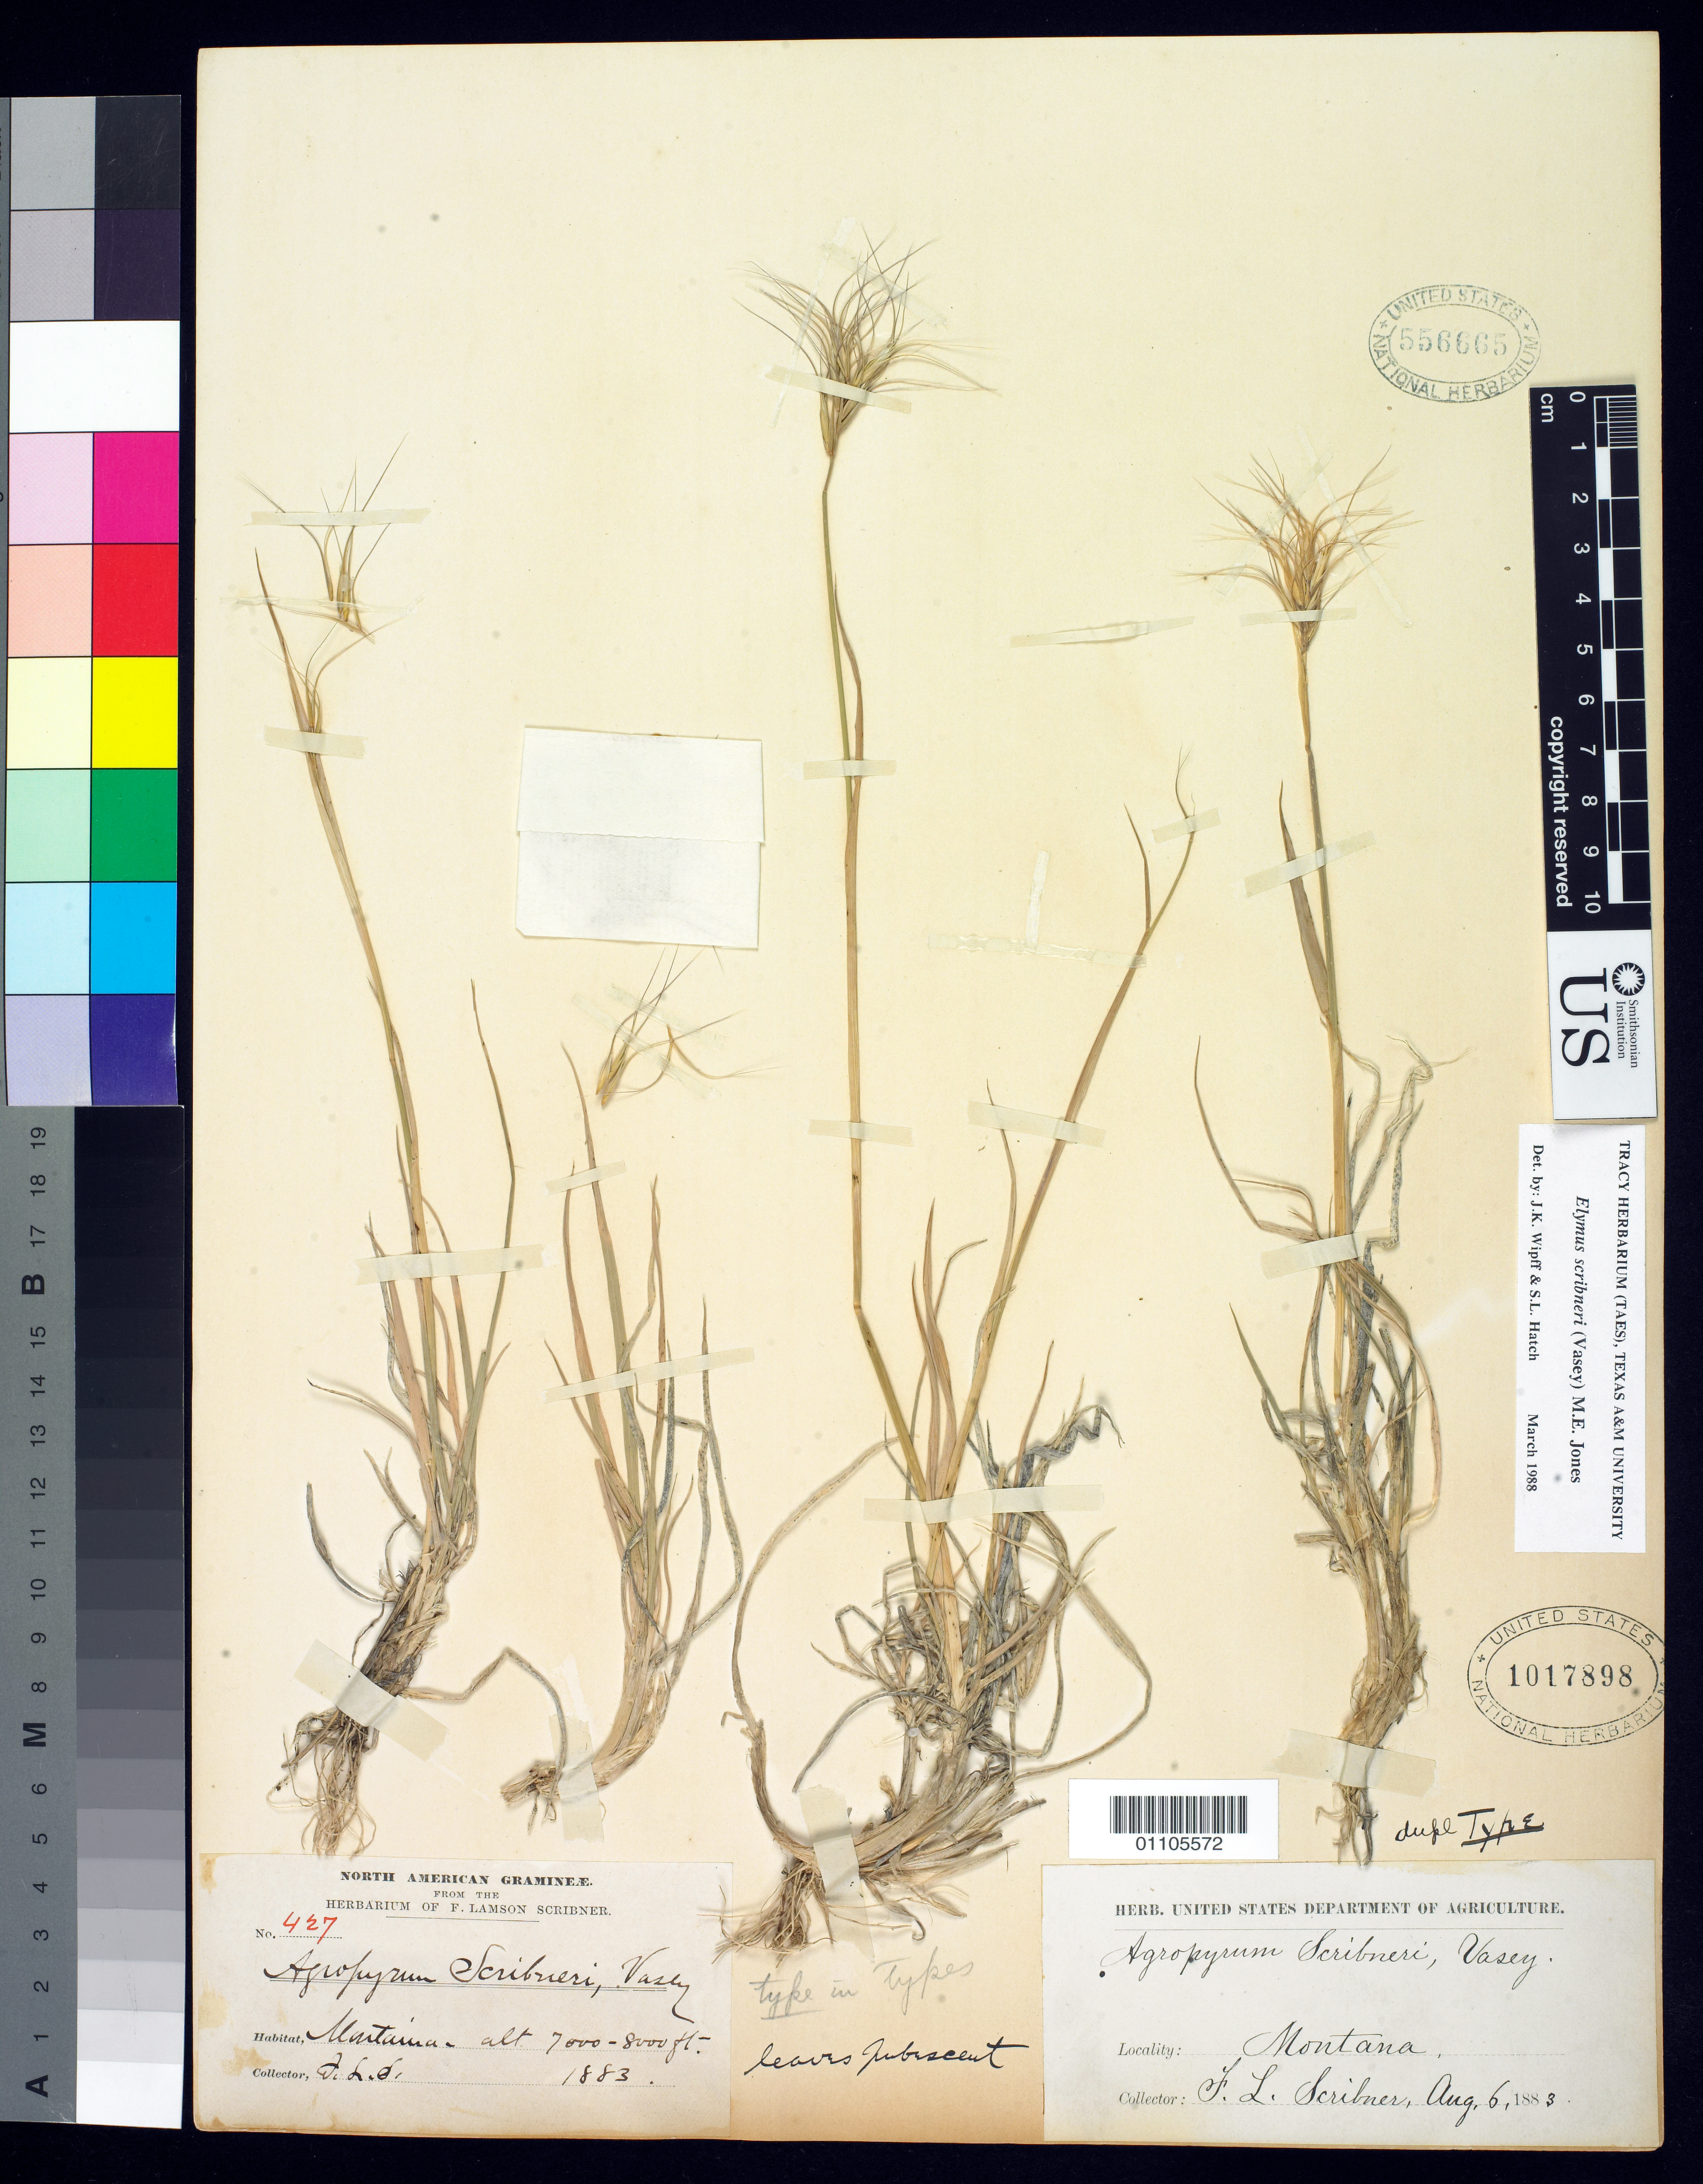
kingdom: Plantae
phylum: Tracheophyta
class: Liliopsida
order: Poales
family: Poaceae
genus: Agropyron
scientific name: Agropyron scribneri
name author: Vasey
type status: Syntype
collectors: F. L. Scribner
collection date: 1883-08-06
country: United States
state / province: Montana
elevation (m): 2134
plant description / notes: For additional syntypes of Agropyron scribneri Vasey (Pringle s.n., 1882) see A. gmelinii var. pringlei Scribn. & J.G. Sm., filed under that name in the grass types.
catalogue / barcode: US 1017898